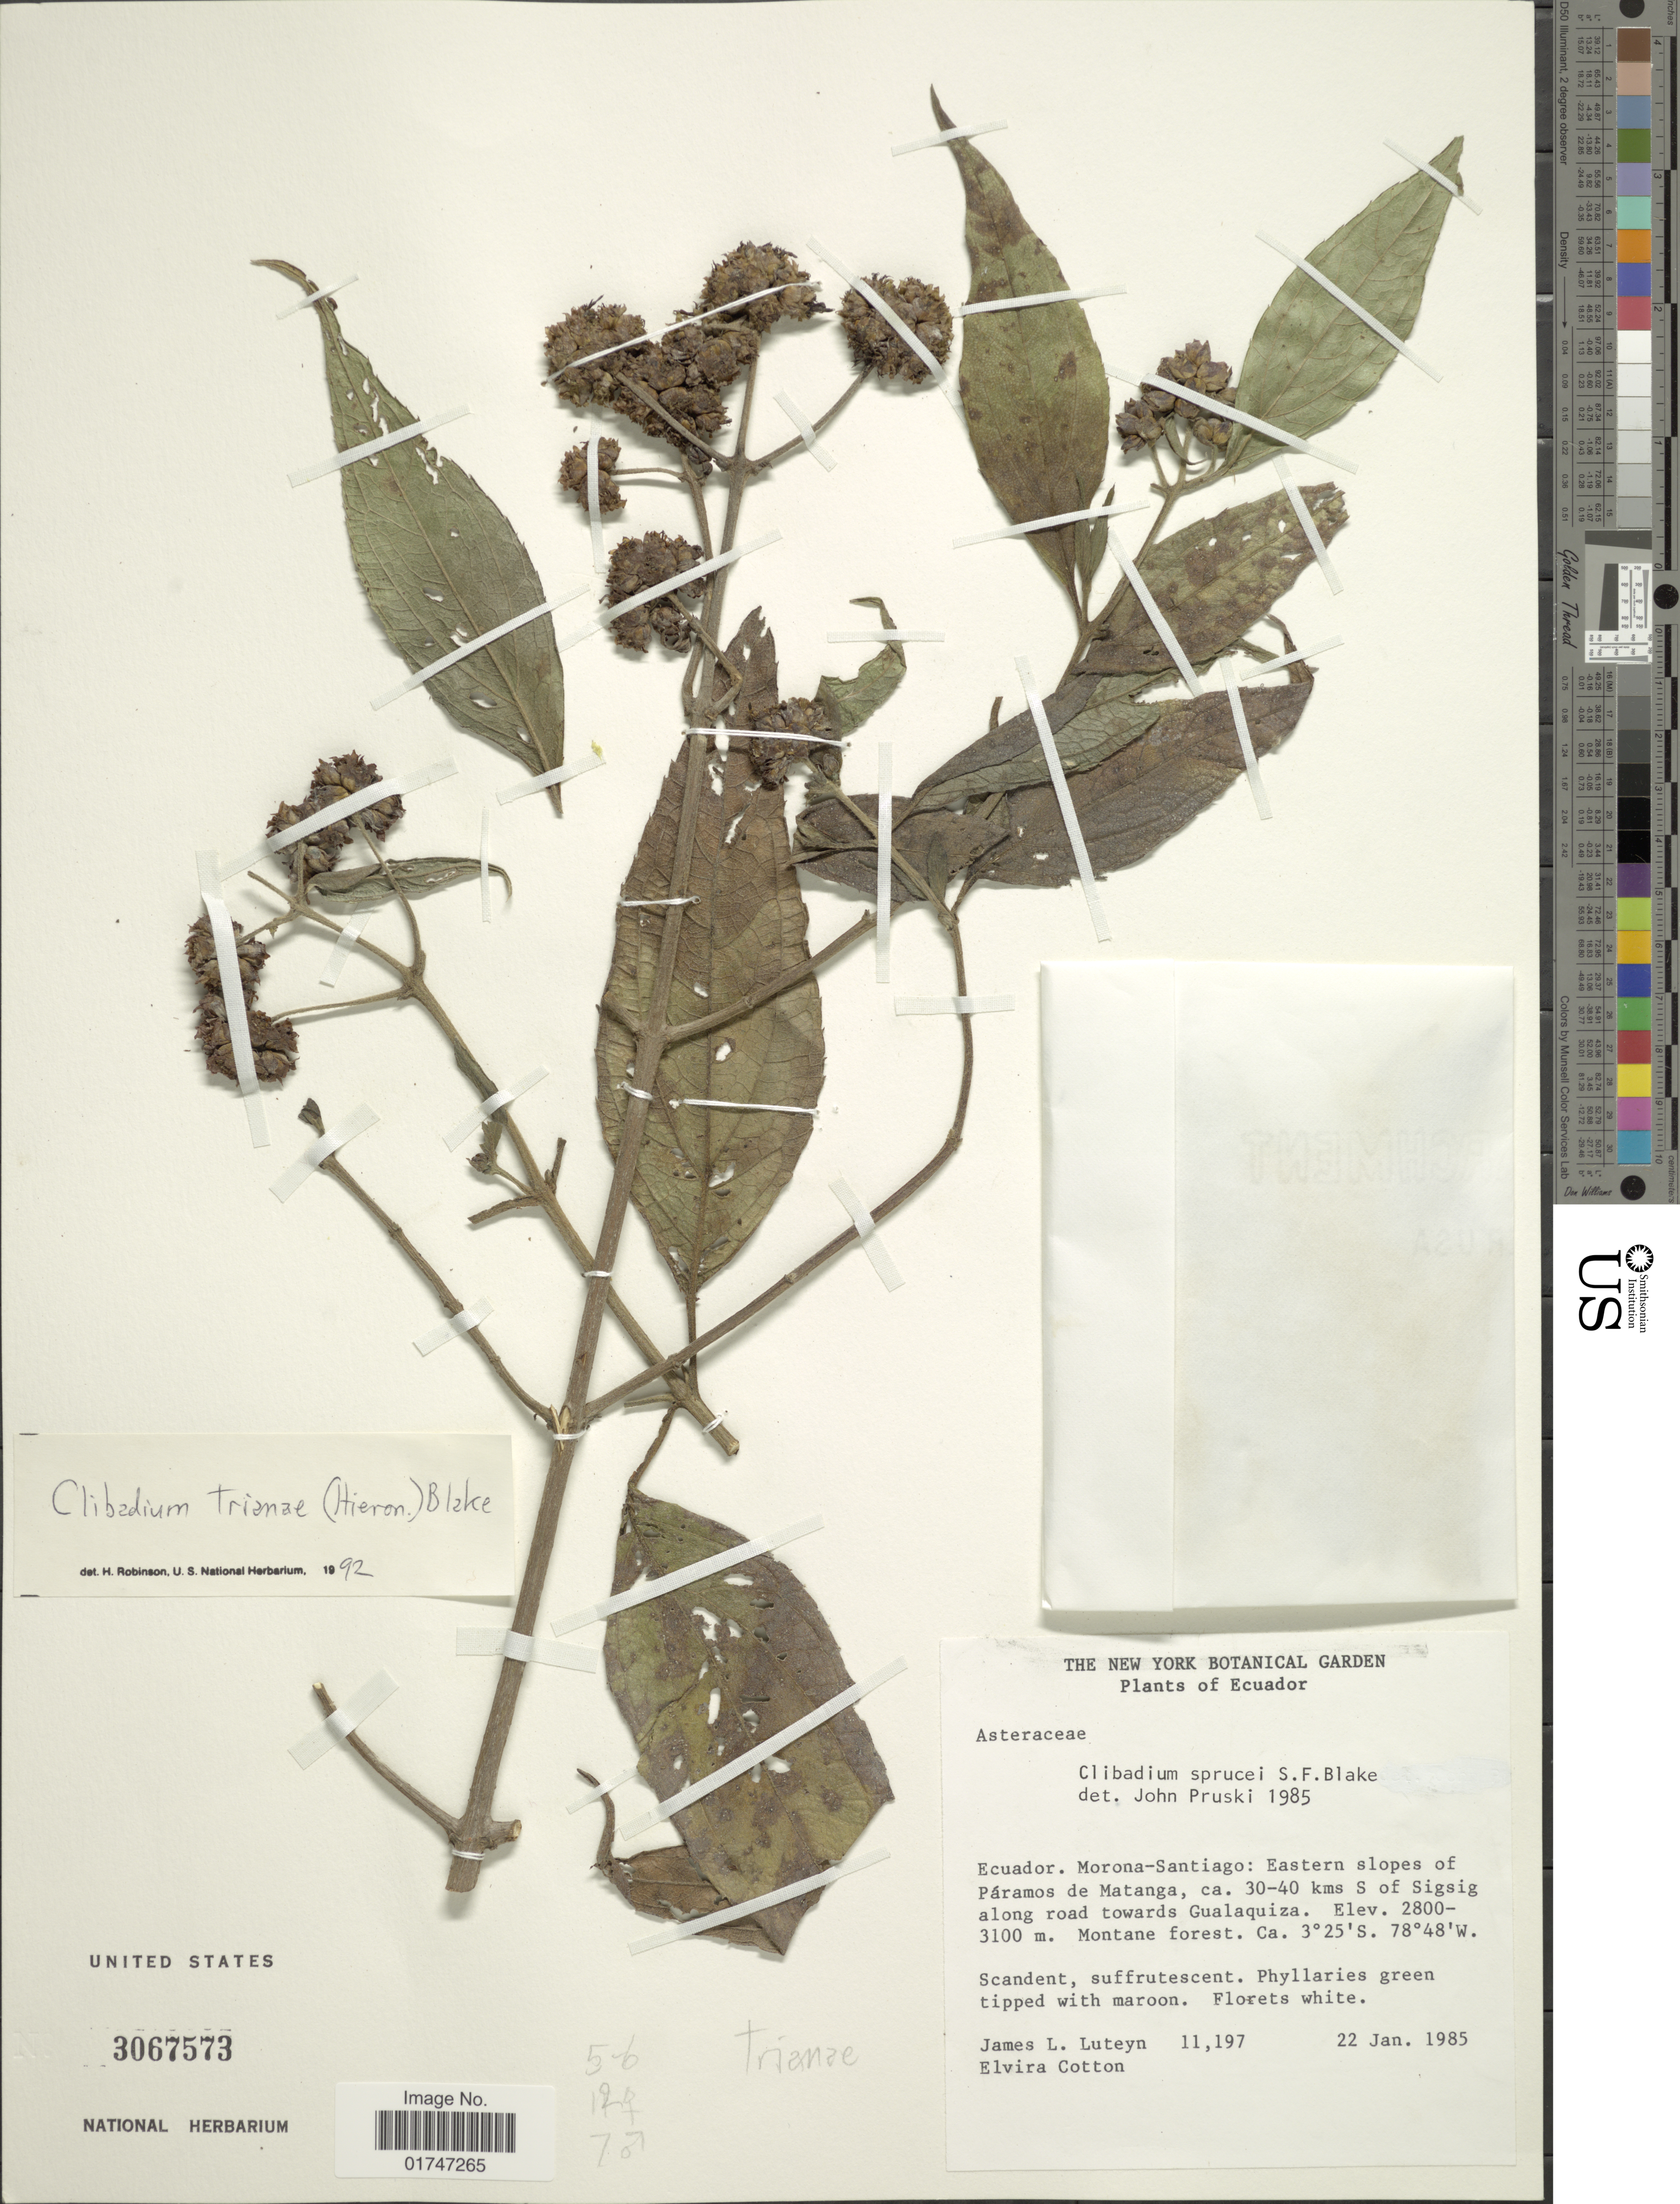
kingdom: Plantae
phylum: Tracheophyta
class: Magnoliopsida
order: Asterales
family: Asteraceae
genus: Clibadium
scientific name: Clibadium trianae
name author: (Hieron.) S.F. Blake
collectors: J. L. Luteyn & E. Cotton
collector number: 11197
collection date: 1985-01-22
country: Ecuador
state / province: Morona-Santiago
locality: Eastern slopes of Páramos de Matanga, ca. 30-40 kms S of Sigsig along road towards Gualaquiza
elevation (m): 2800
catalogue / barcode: US 3067573